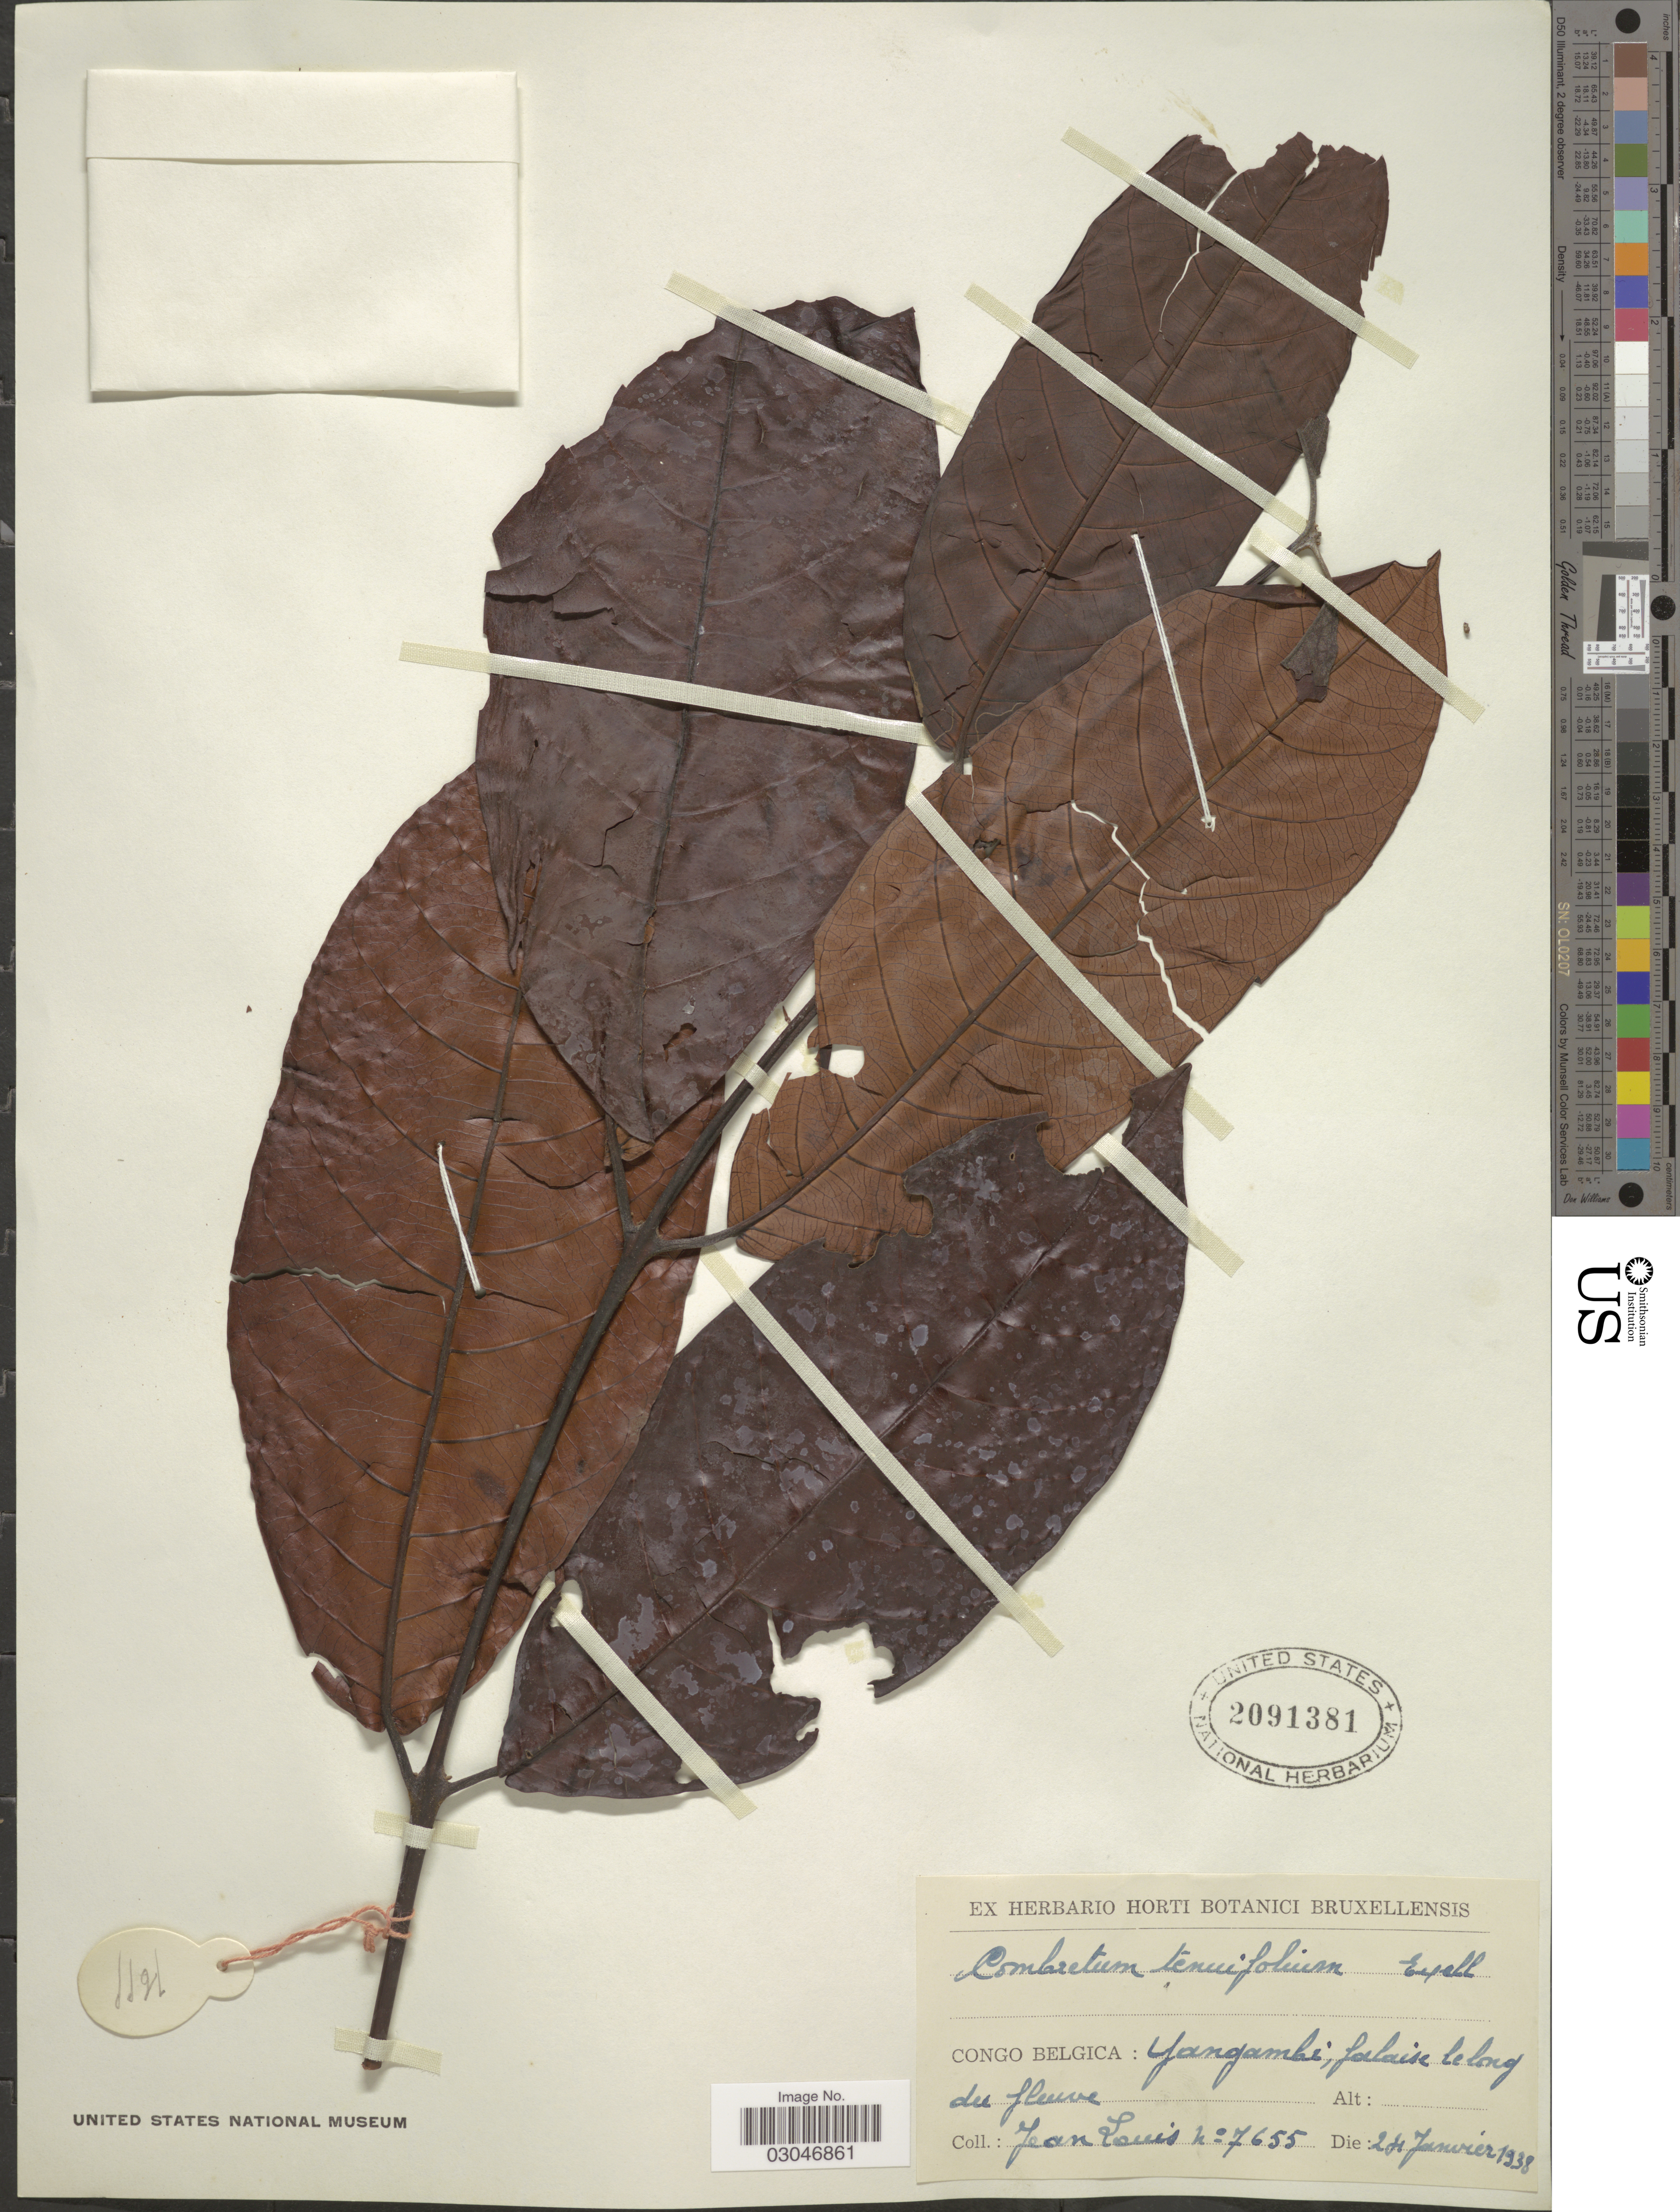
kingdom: Plantae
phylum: Tracheophyta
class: Magnoliopsida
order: Myrtales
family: Combretaceae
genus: Combretum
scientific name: Combretum ternifolium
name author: Engl. & Diels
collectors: J. Louis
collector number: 7655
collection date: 1938-01-24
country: Congo, Democratic Republic of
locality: Congo Belgica: Yangambi.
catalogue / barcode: US 2091381